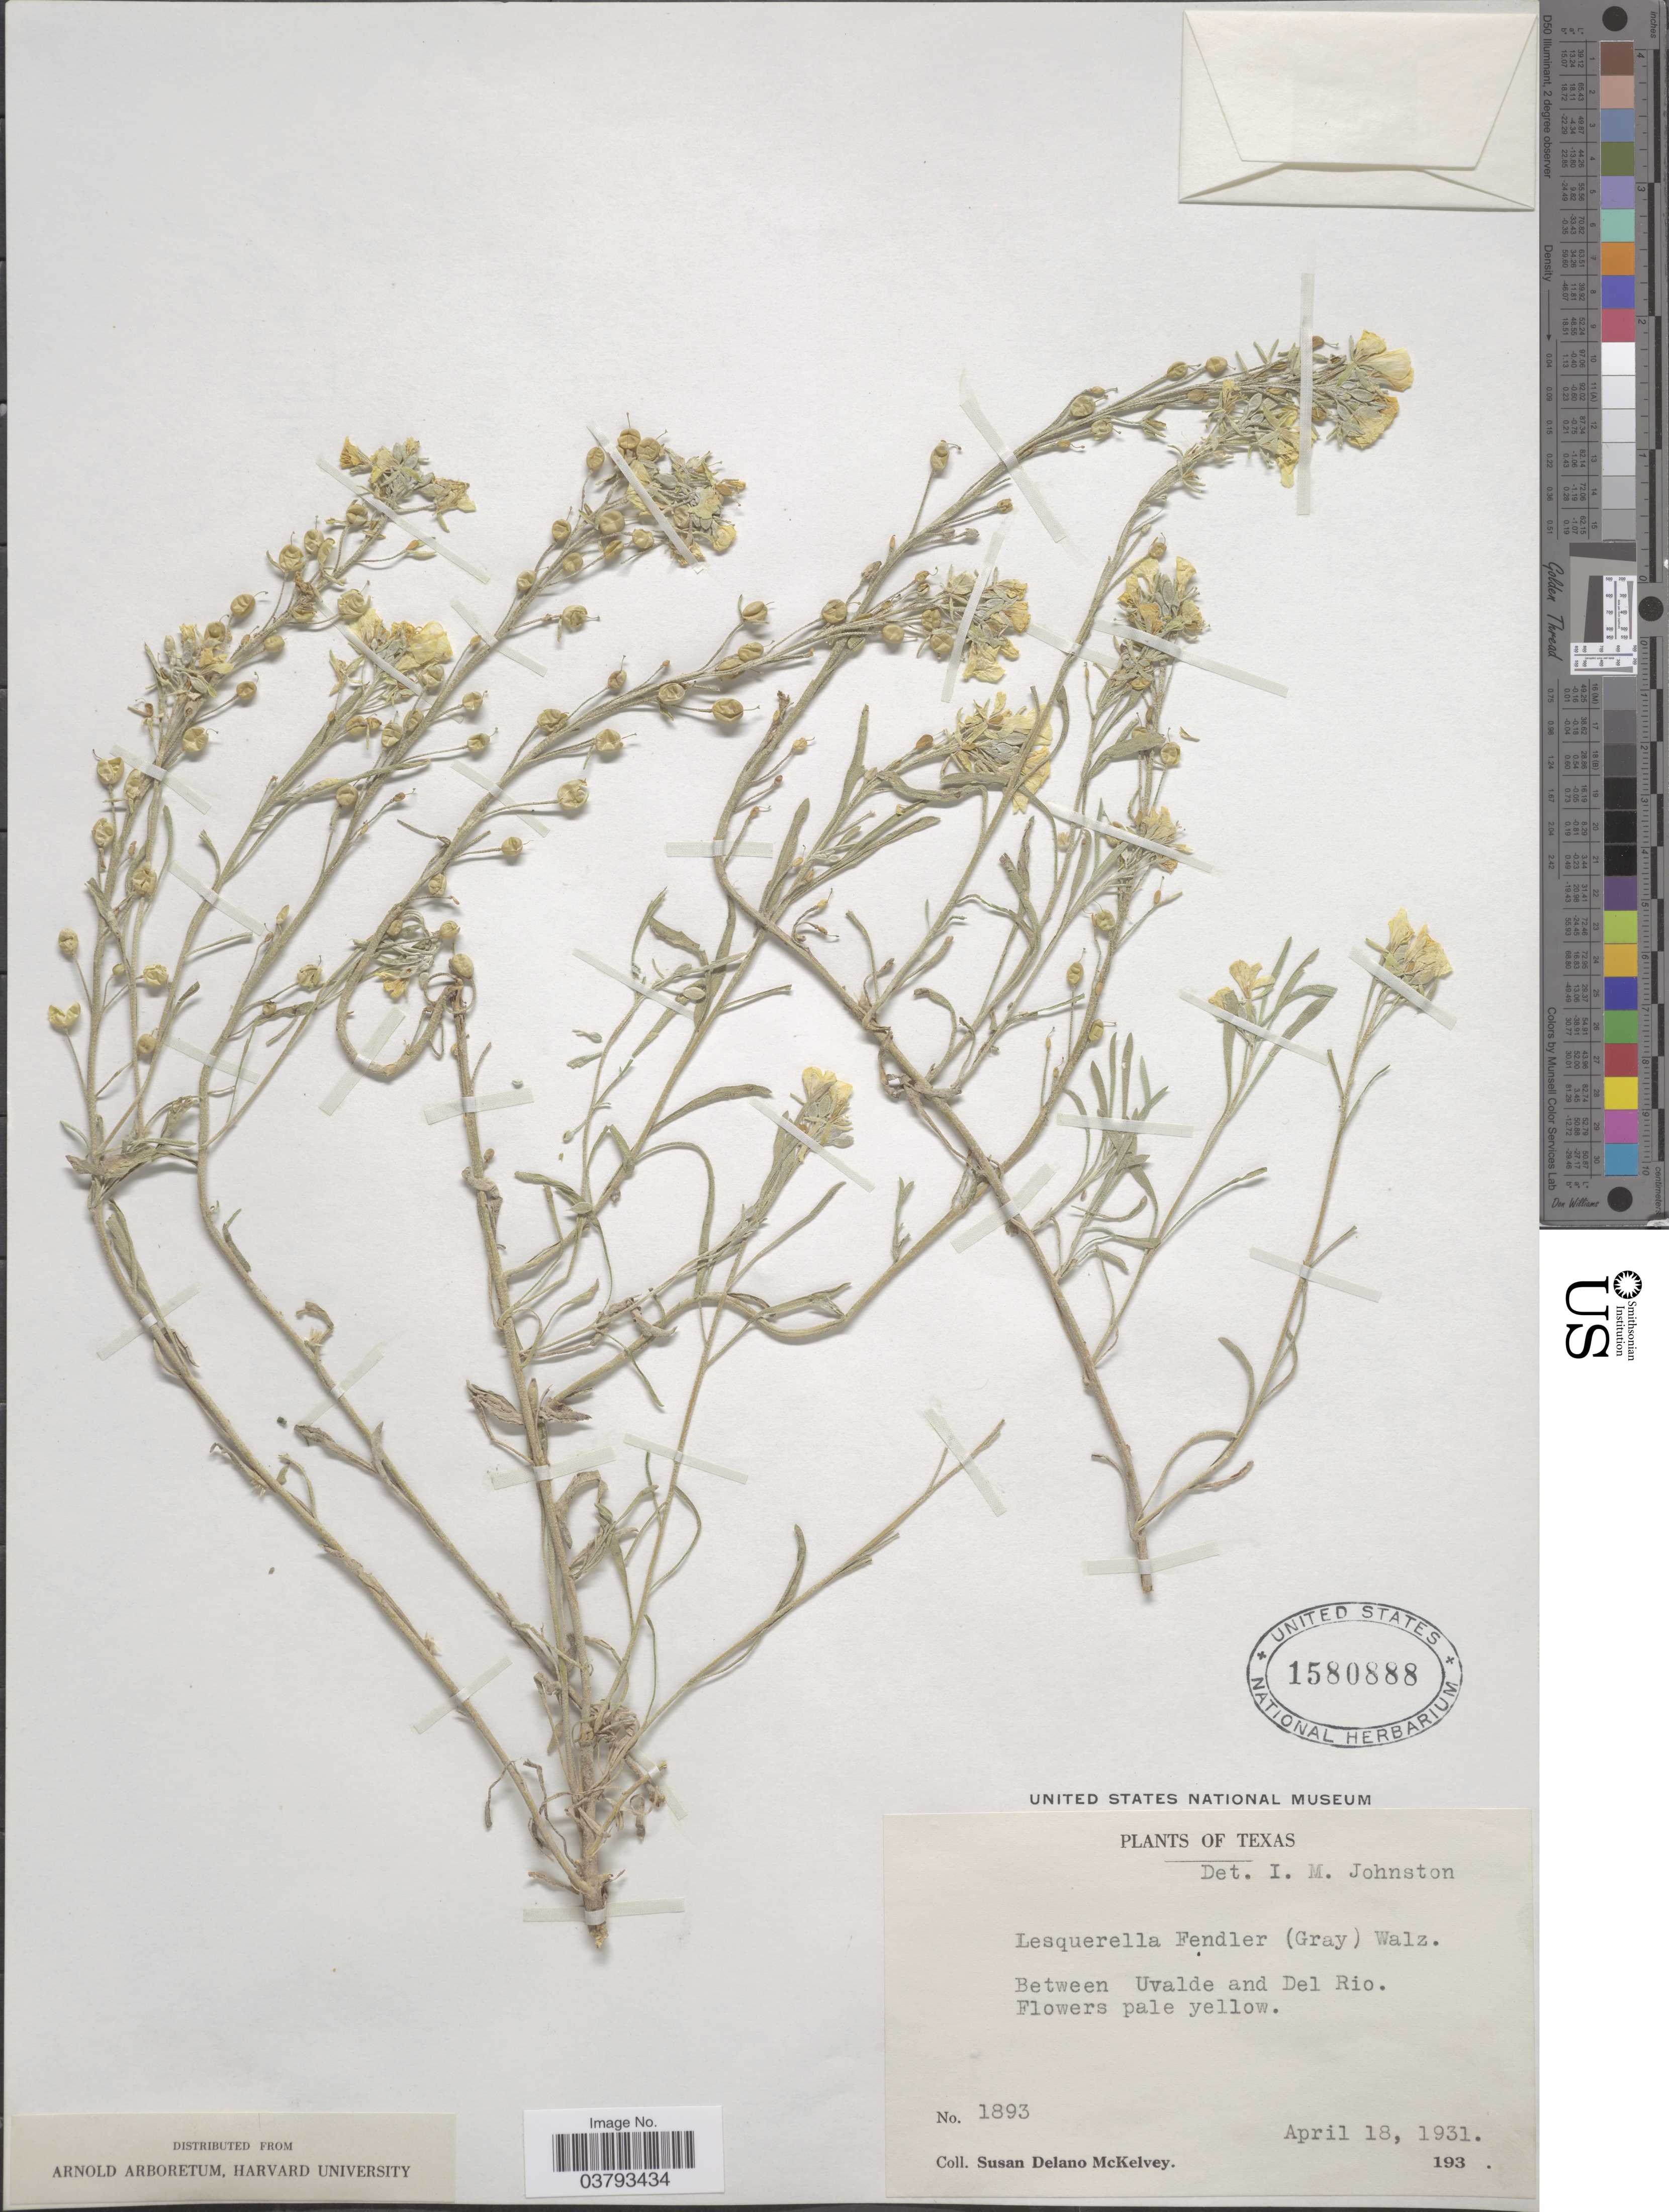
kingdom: Plantae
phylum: Tracheophyta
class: Magnoliopsida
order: Brassicales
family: Brassicaceae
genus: Lesquerella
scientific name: Lesquerella fendleri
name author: (A. Gray) S. Watson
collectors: S. A. McKelvey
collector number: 1893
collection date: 1931-04-18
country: United States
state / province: Texas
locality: Between Uvalde and Del Rio.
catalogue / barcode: US 1580888